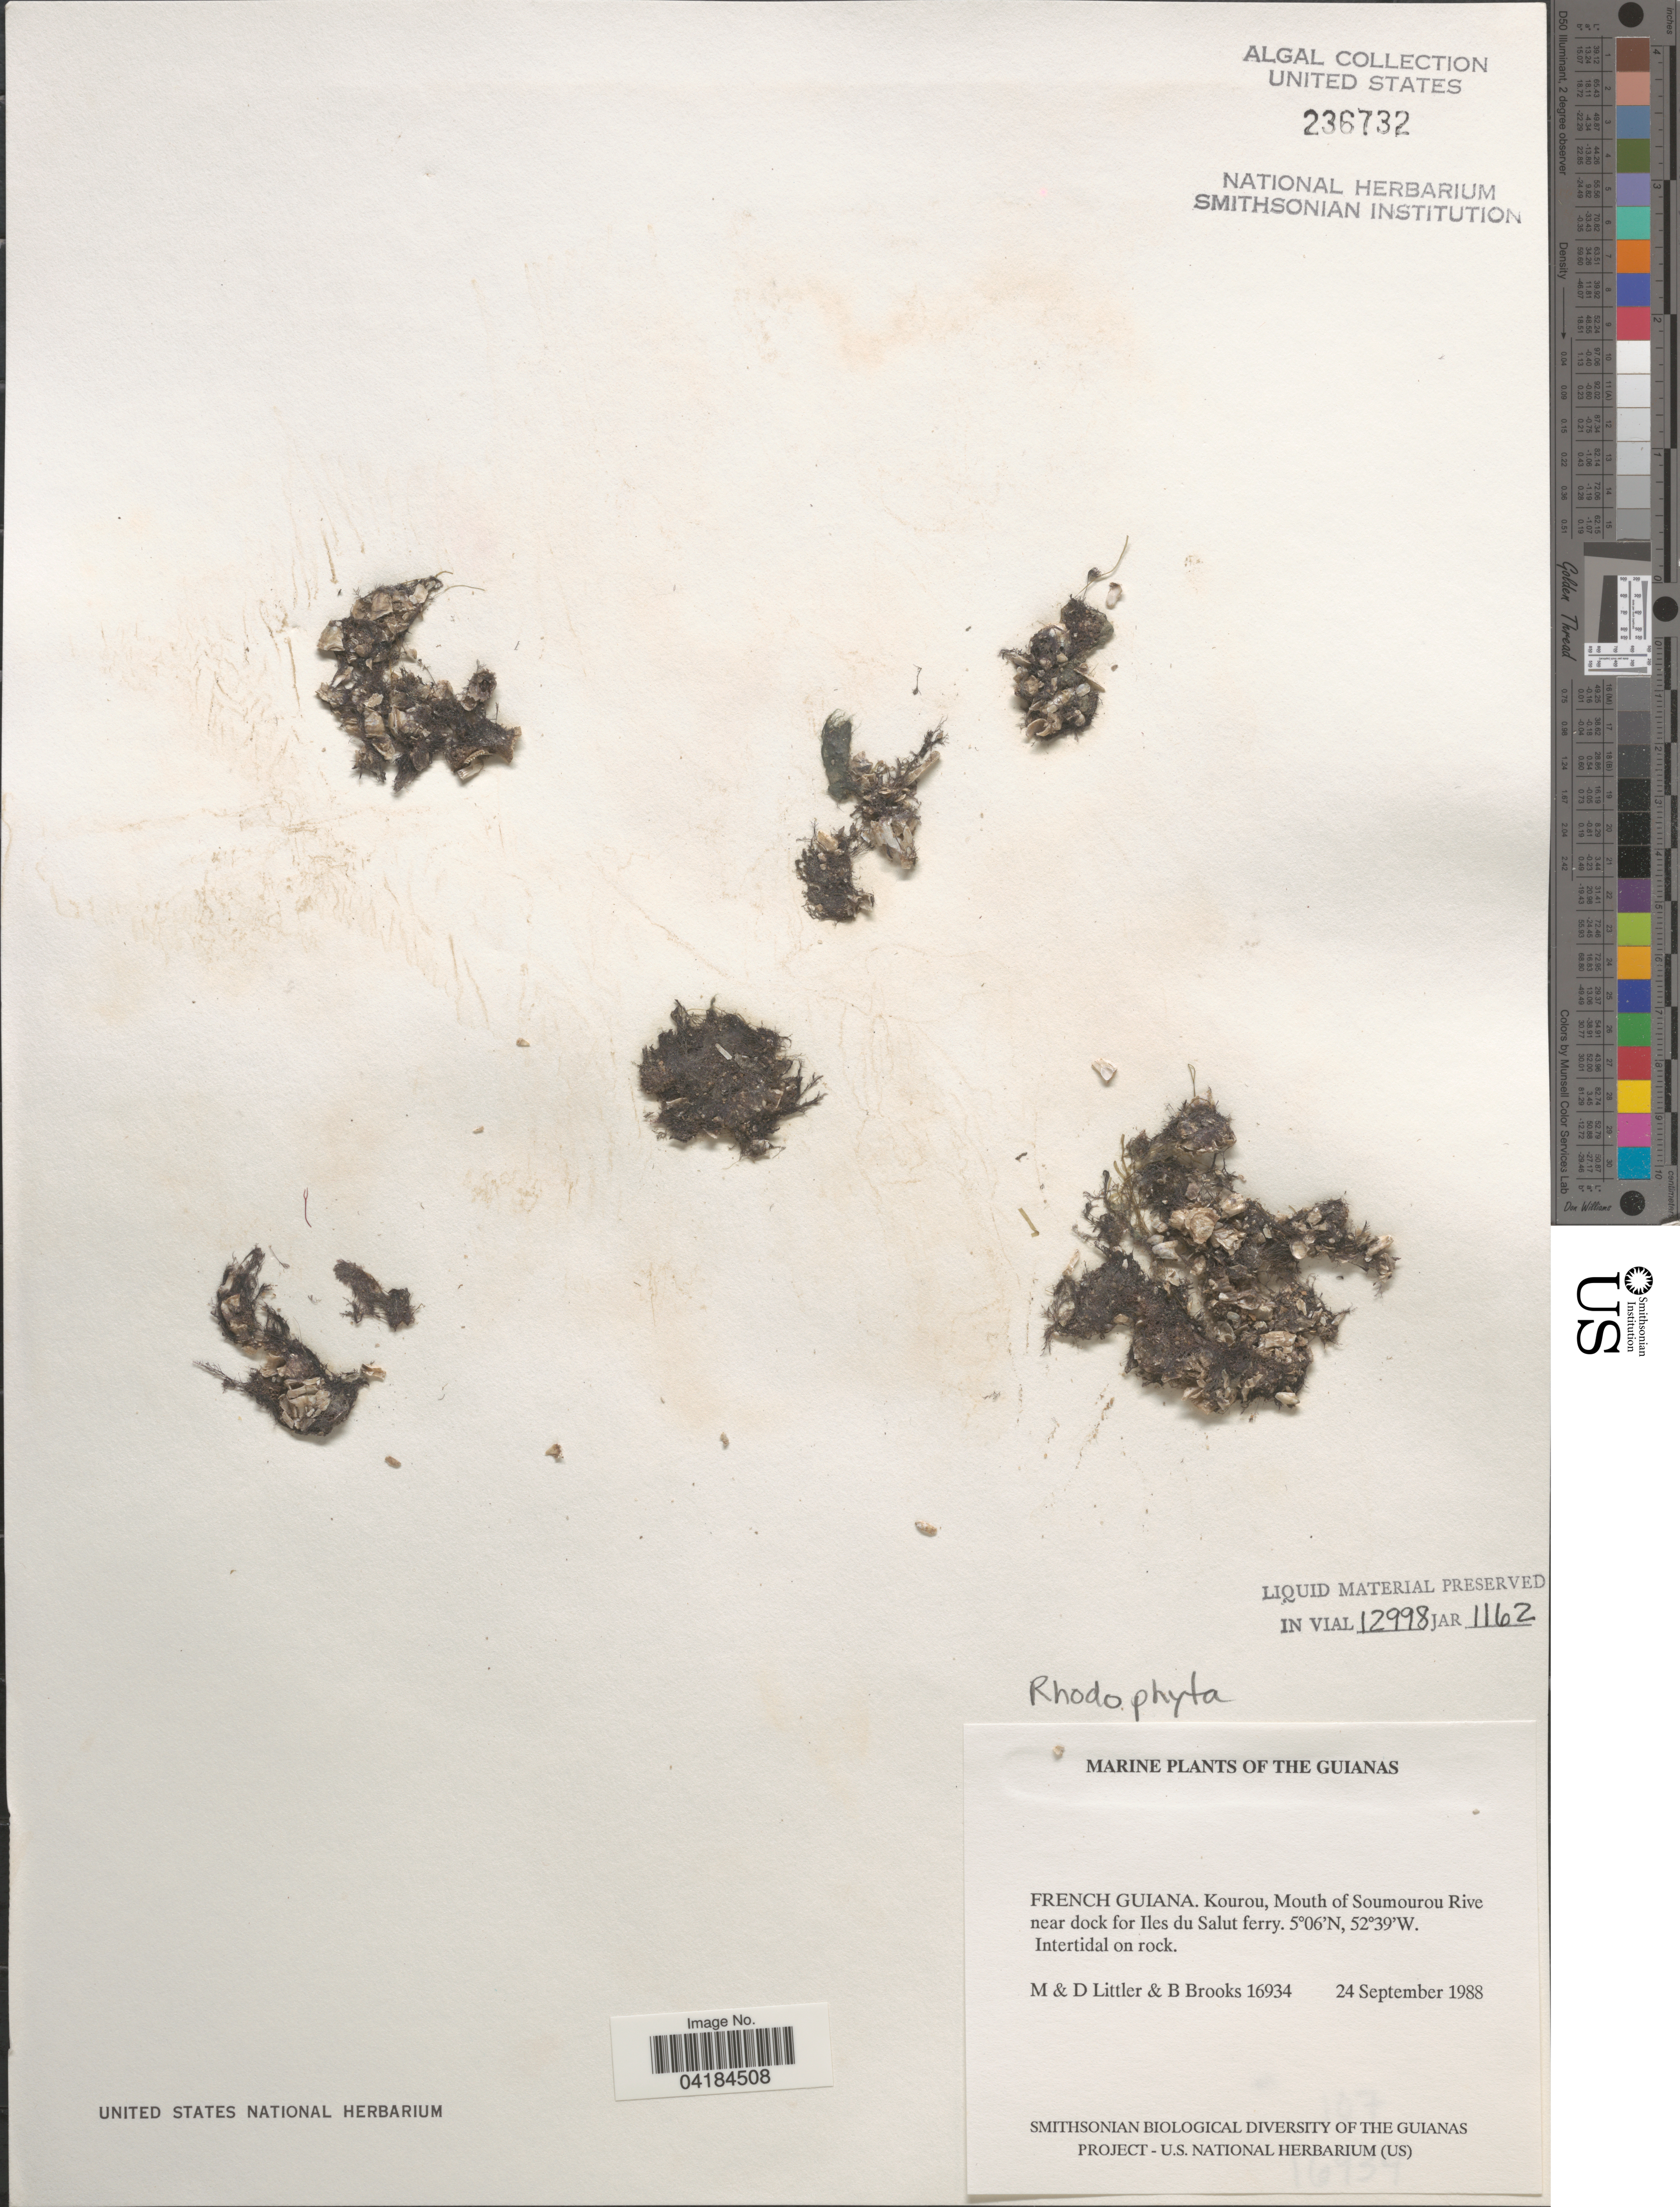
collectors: M. Littler, D. S. Littler & B. Brooks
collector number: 16934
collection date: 1988-09-24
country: French Guiana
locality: The Guianas. Kourou, Mouth of Soumourou Rive near dock for Iles du Salut ferry.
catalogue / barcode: US 236732